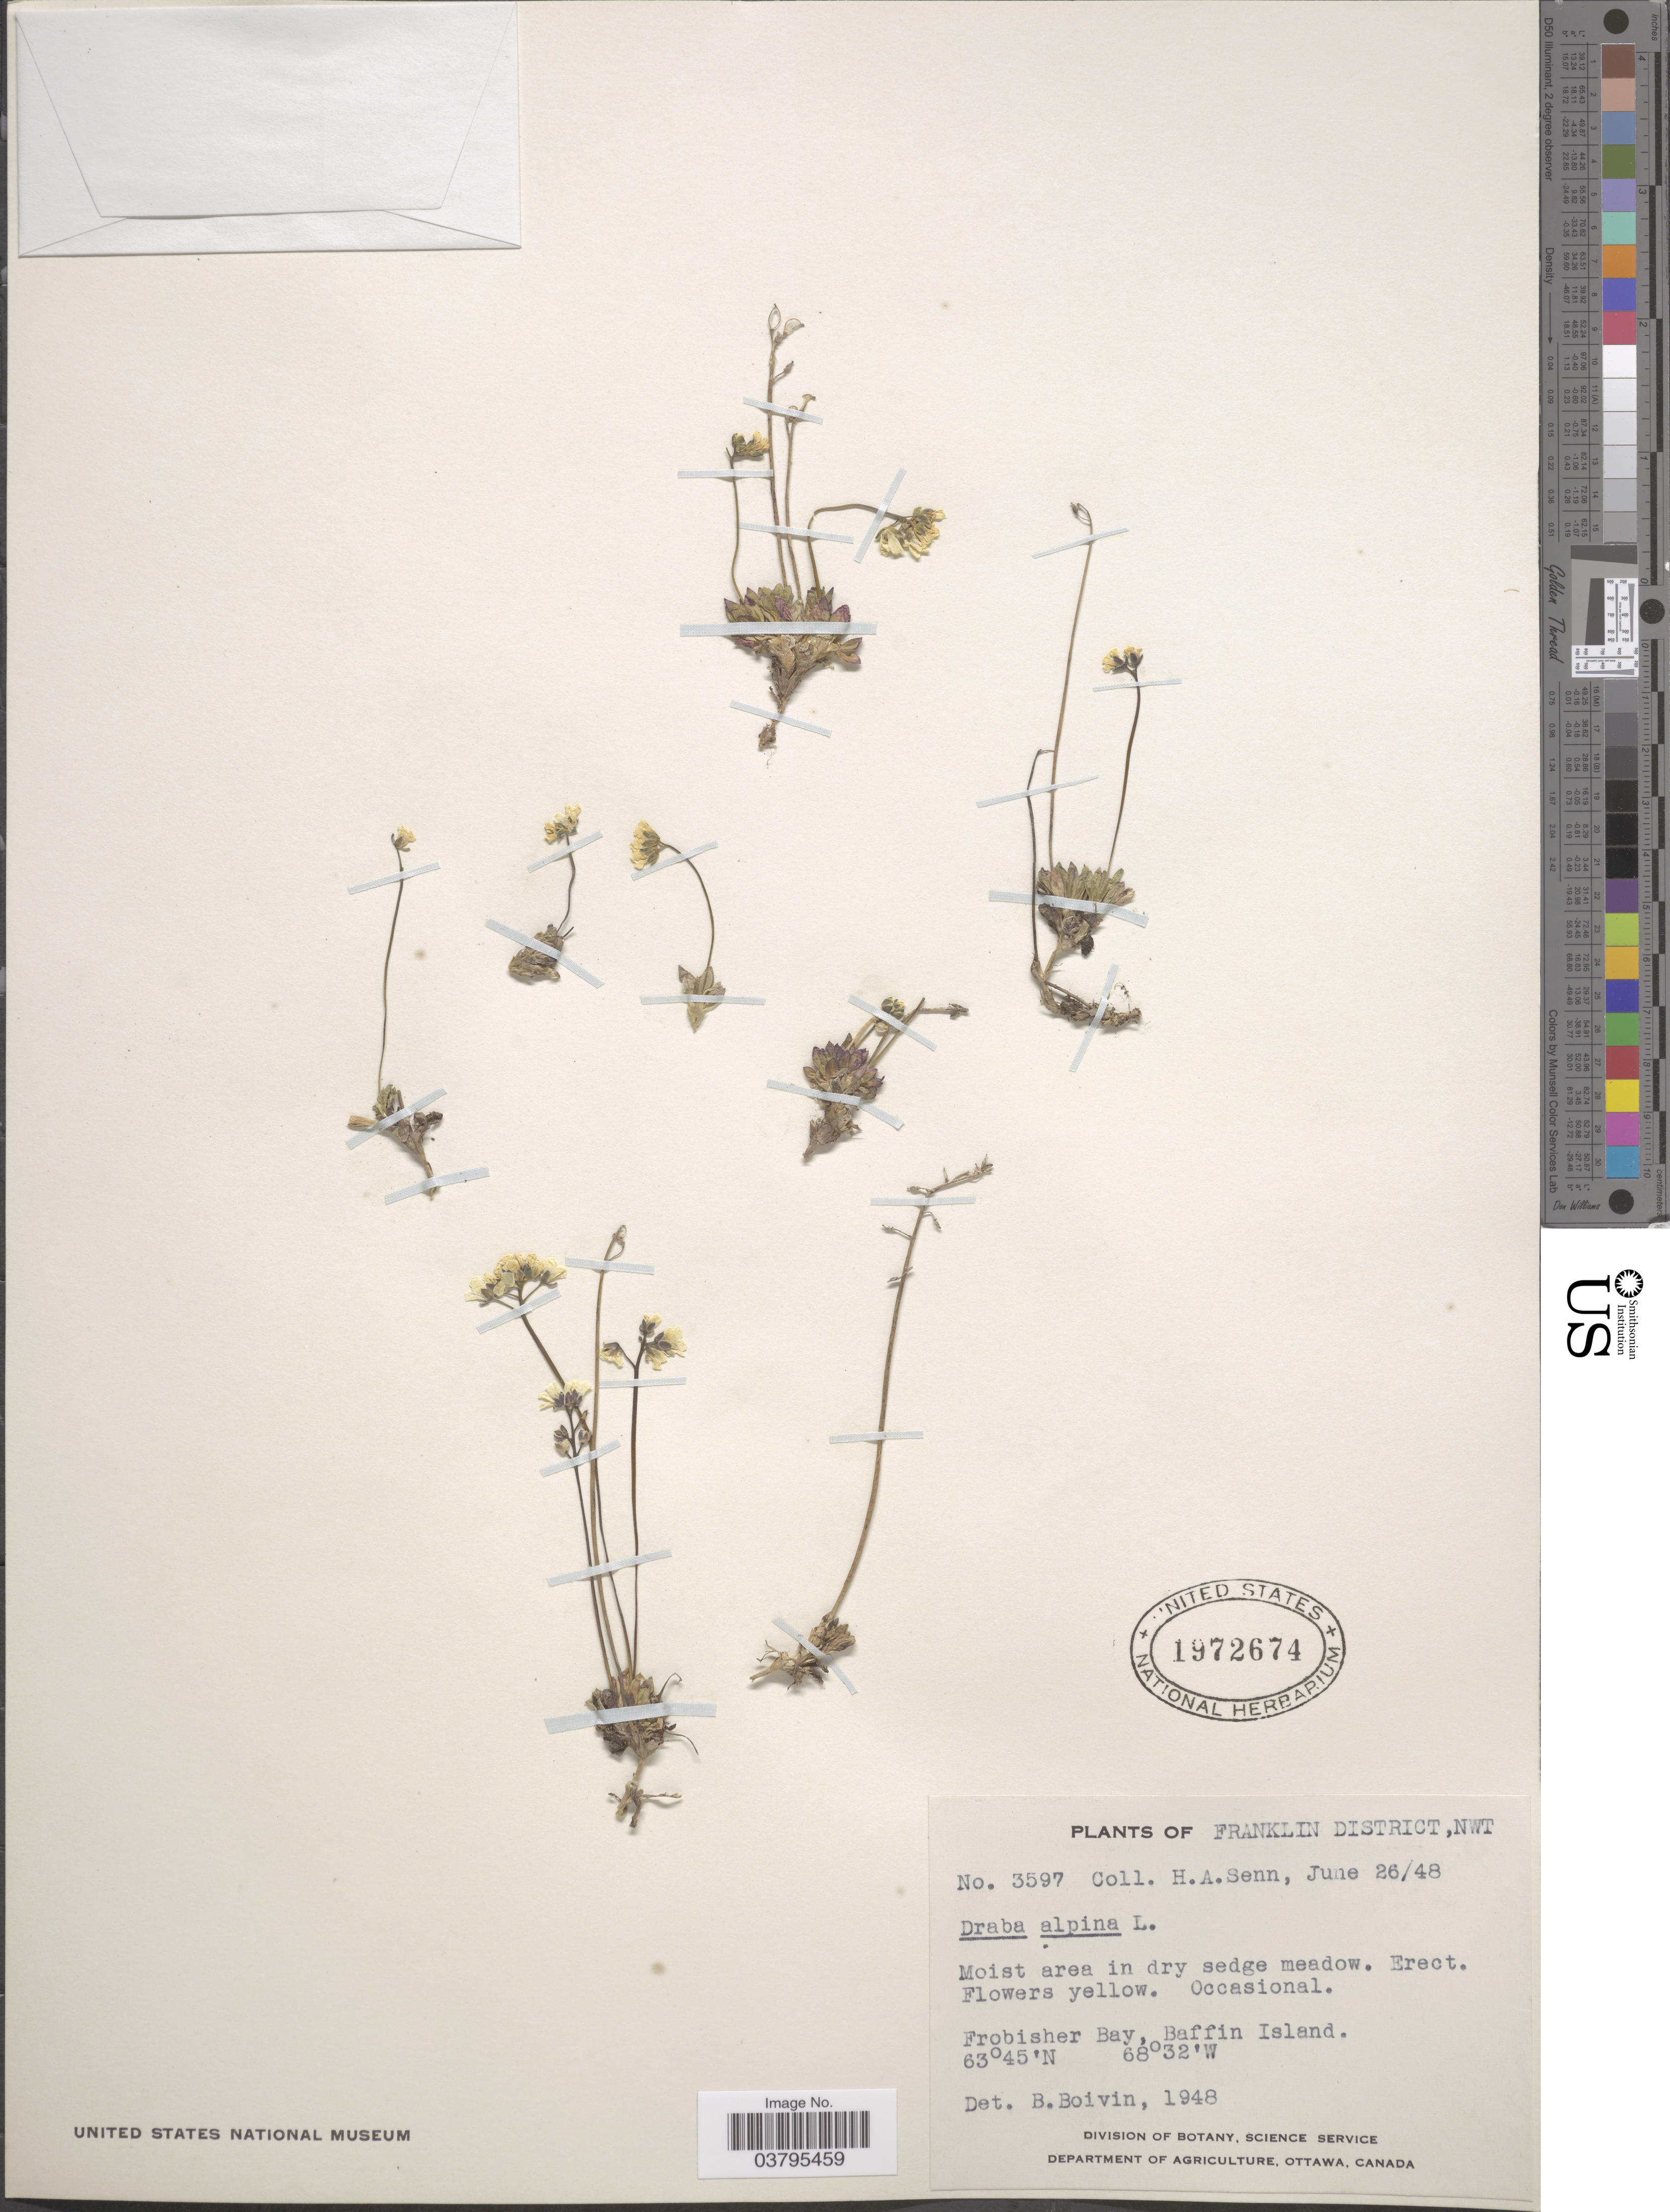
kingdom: Plantae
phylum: Tracheophyta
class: Magnoliopsida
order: Brassicales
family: Brassicaceae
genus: Draba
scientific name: Draba alpina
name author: L.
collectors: H. Senn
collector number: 3597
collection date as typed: Transcribed d/m/y: 26/6/48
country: Canada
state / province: Northwest Territories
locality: Franklin District. Frobisher Bay, Baffin Island.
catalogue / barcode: US 1972674